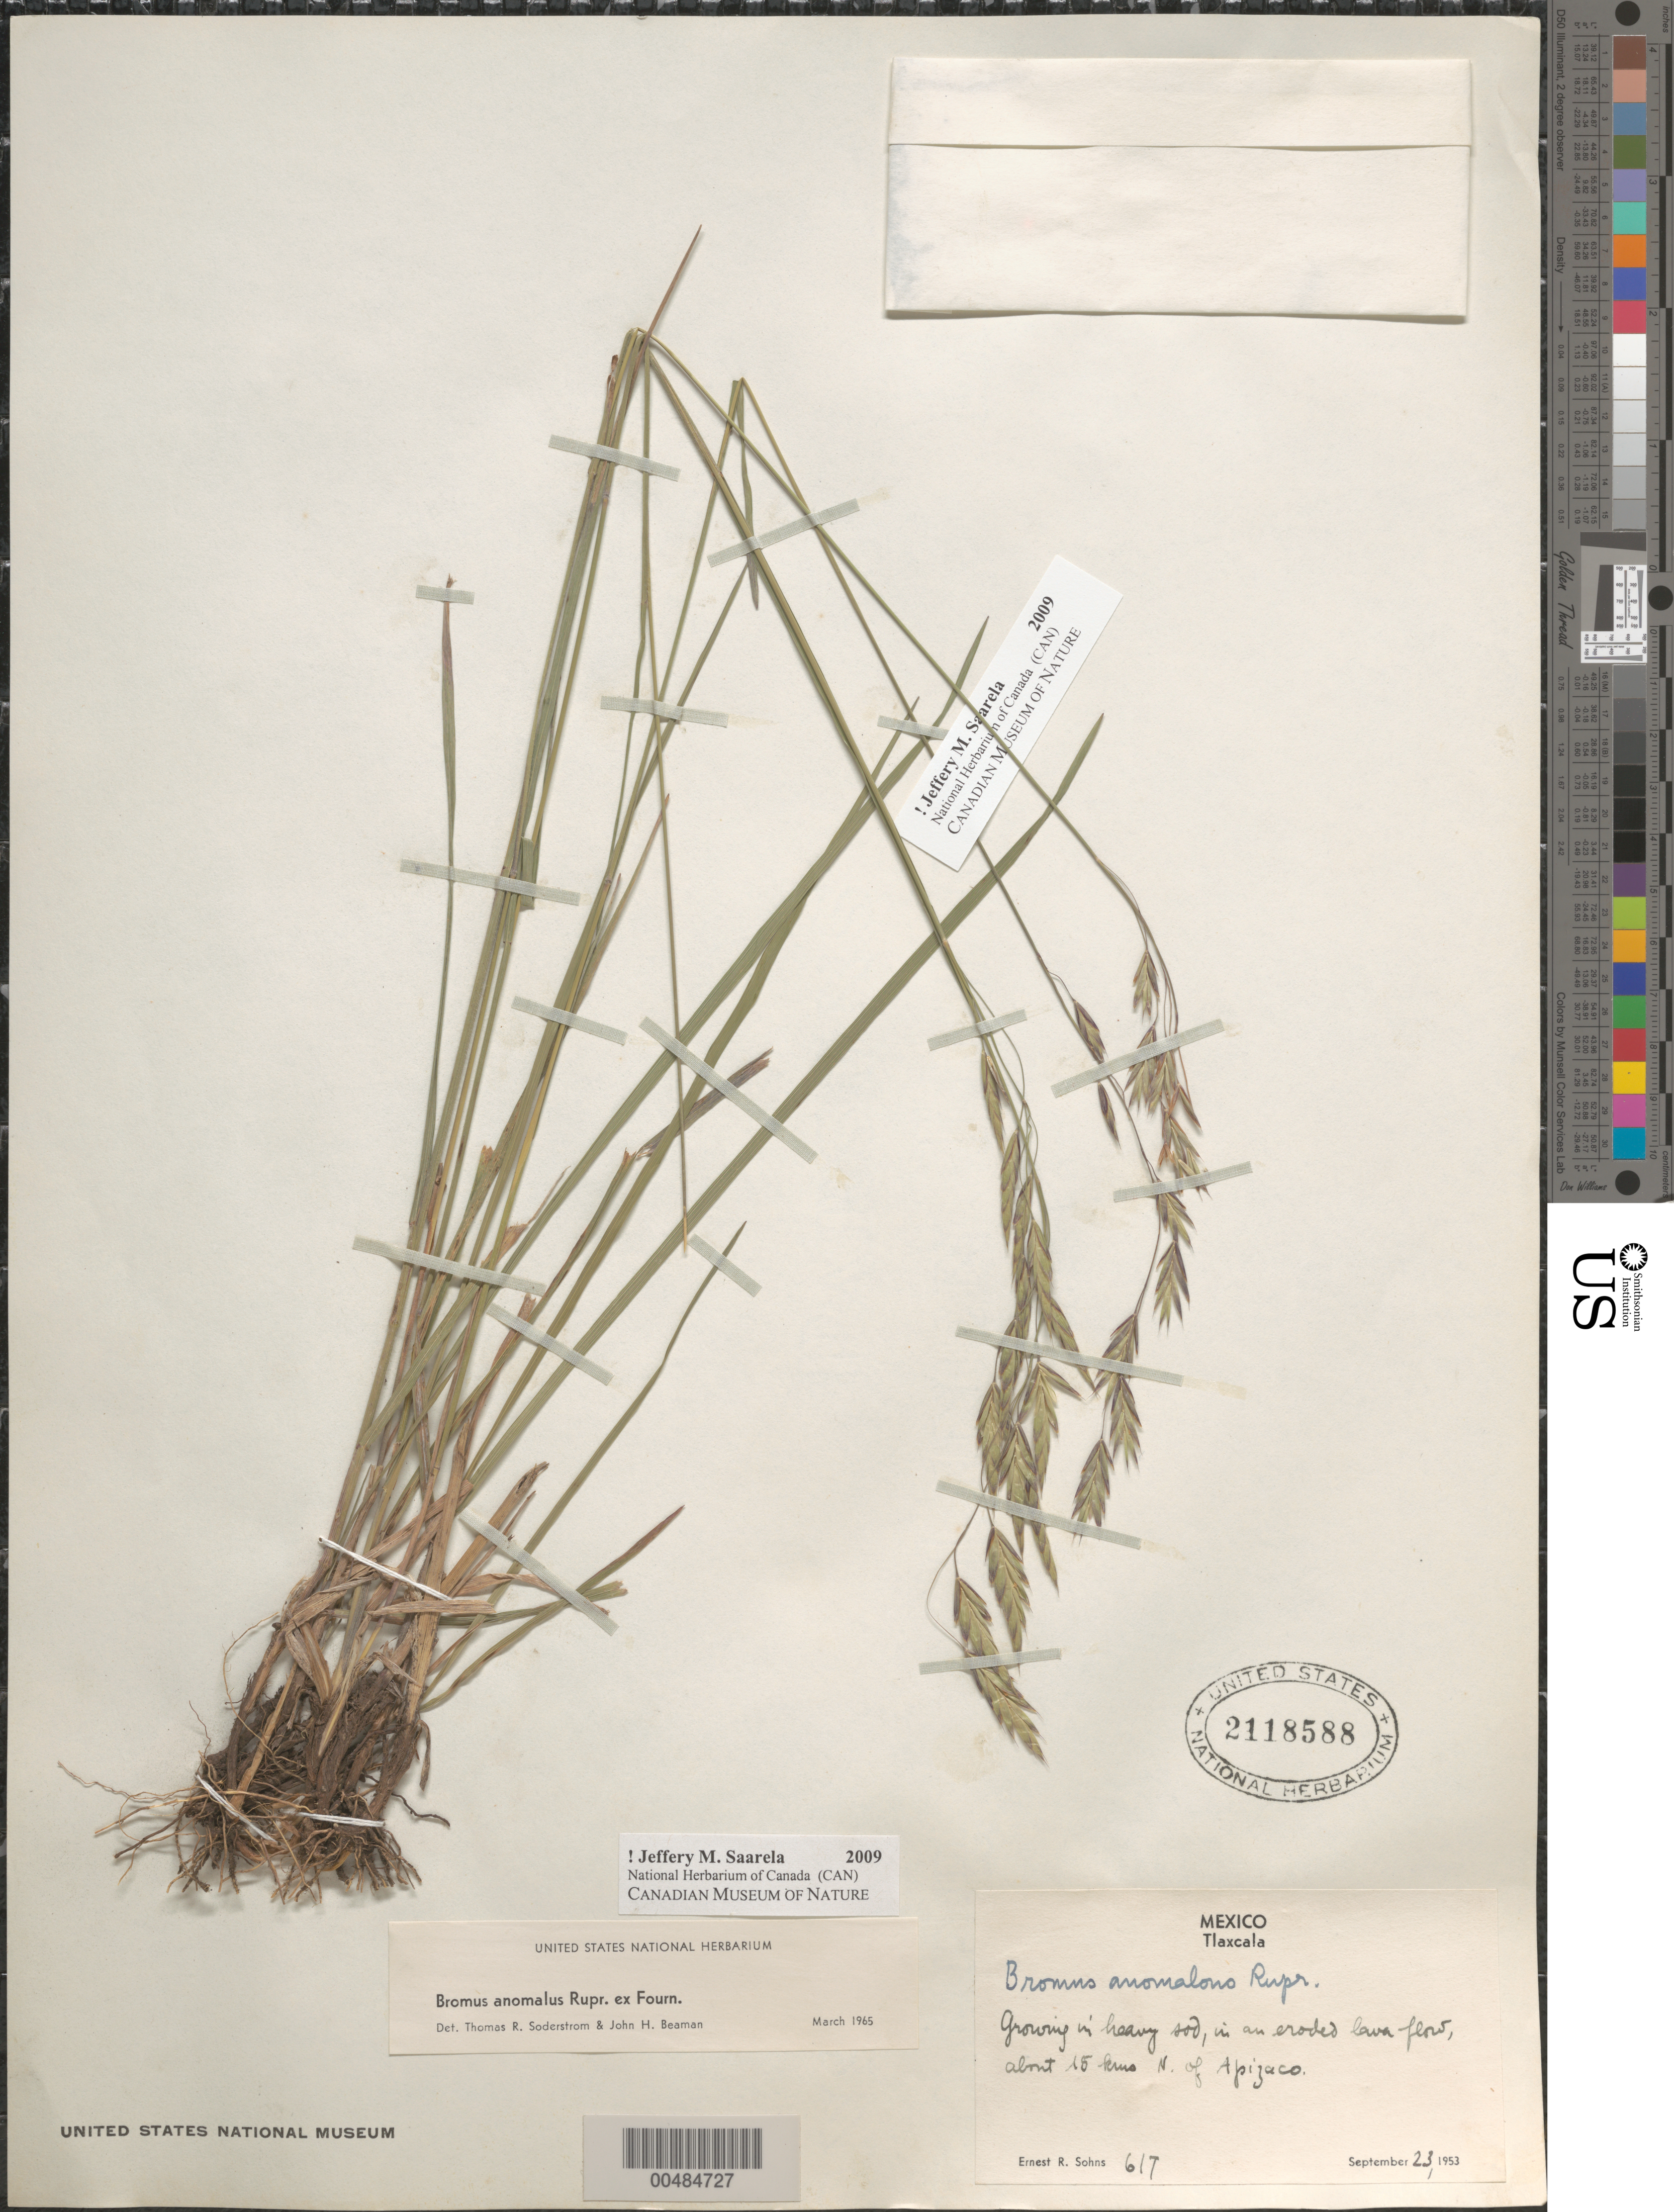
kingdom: Plantae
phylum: Tracheophyta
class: Liliopsida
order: Poales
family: Poaceae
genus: Bromus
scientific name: Bromus anomalus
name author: Rupr. ex E. Fourn.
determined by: Soderstrom, T. R.; Beaman, J. H.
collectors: E. R. Sohns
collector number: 617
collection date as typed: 23 Sep 1953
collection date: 1953-09-23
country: Mexico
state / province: Tlaxcala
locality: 15 km N of Apizaco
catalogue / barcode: US 2118588